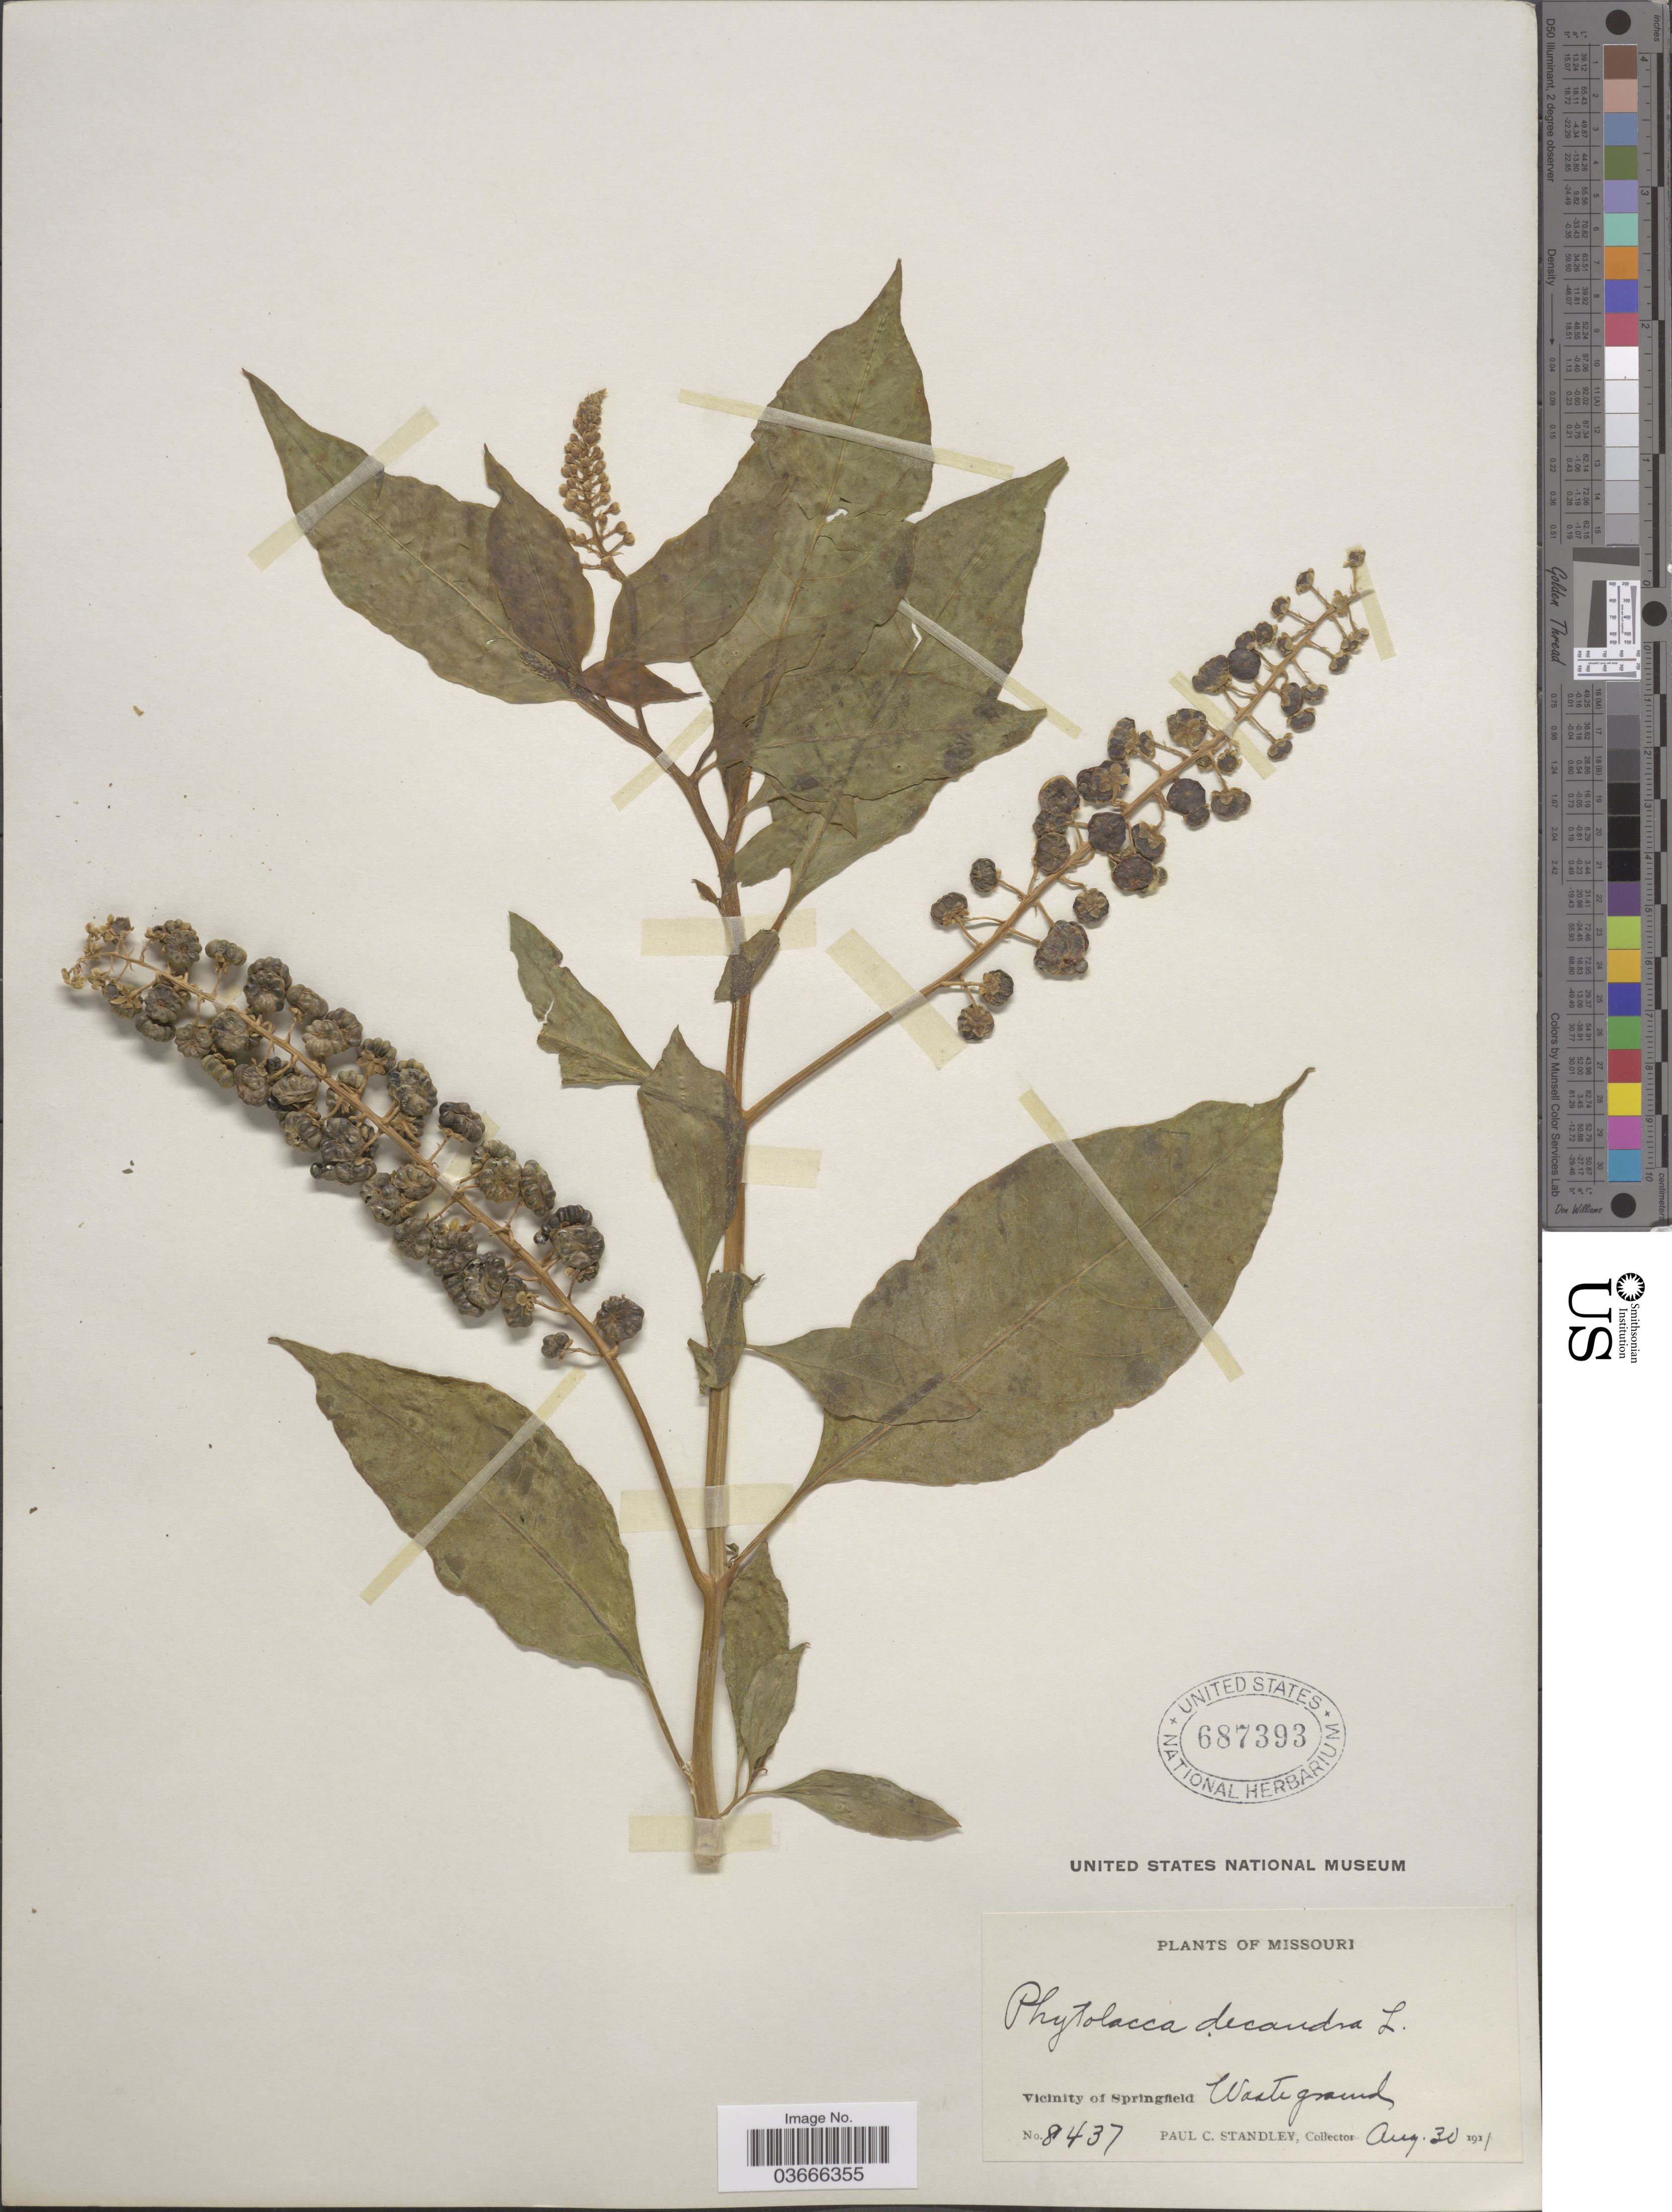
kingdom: Plantae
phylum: Tracheophyta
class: Magnoliopsida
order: Caryophyllales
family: Phytolaccaceae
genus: Phytolacca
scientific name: Phytolacca americana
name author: L.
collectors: P. C. Standley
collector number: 8437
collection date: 1911-08-30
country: United States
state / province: Missouri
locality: Vicinity of Springfield.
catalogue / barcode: US 687393